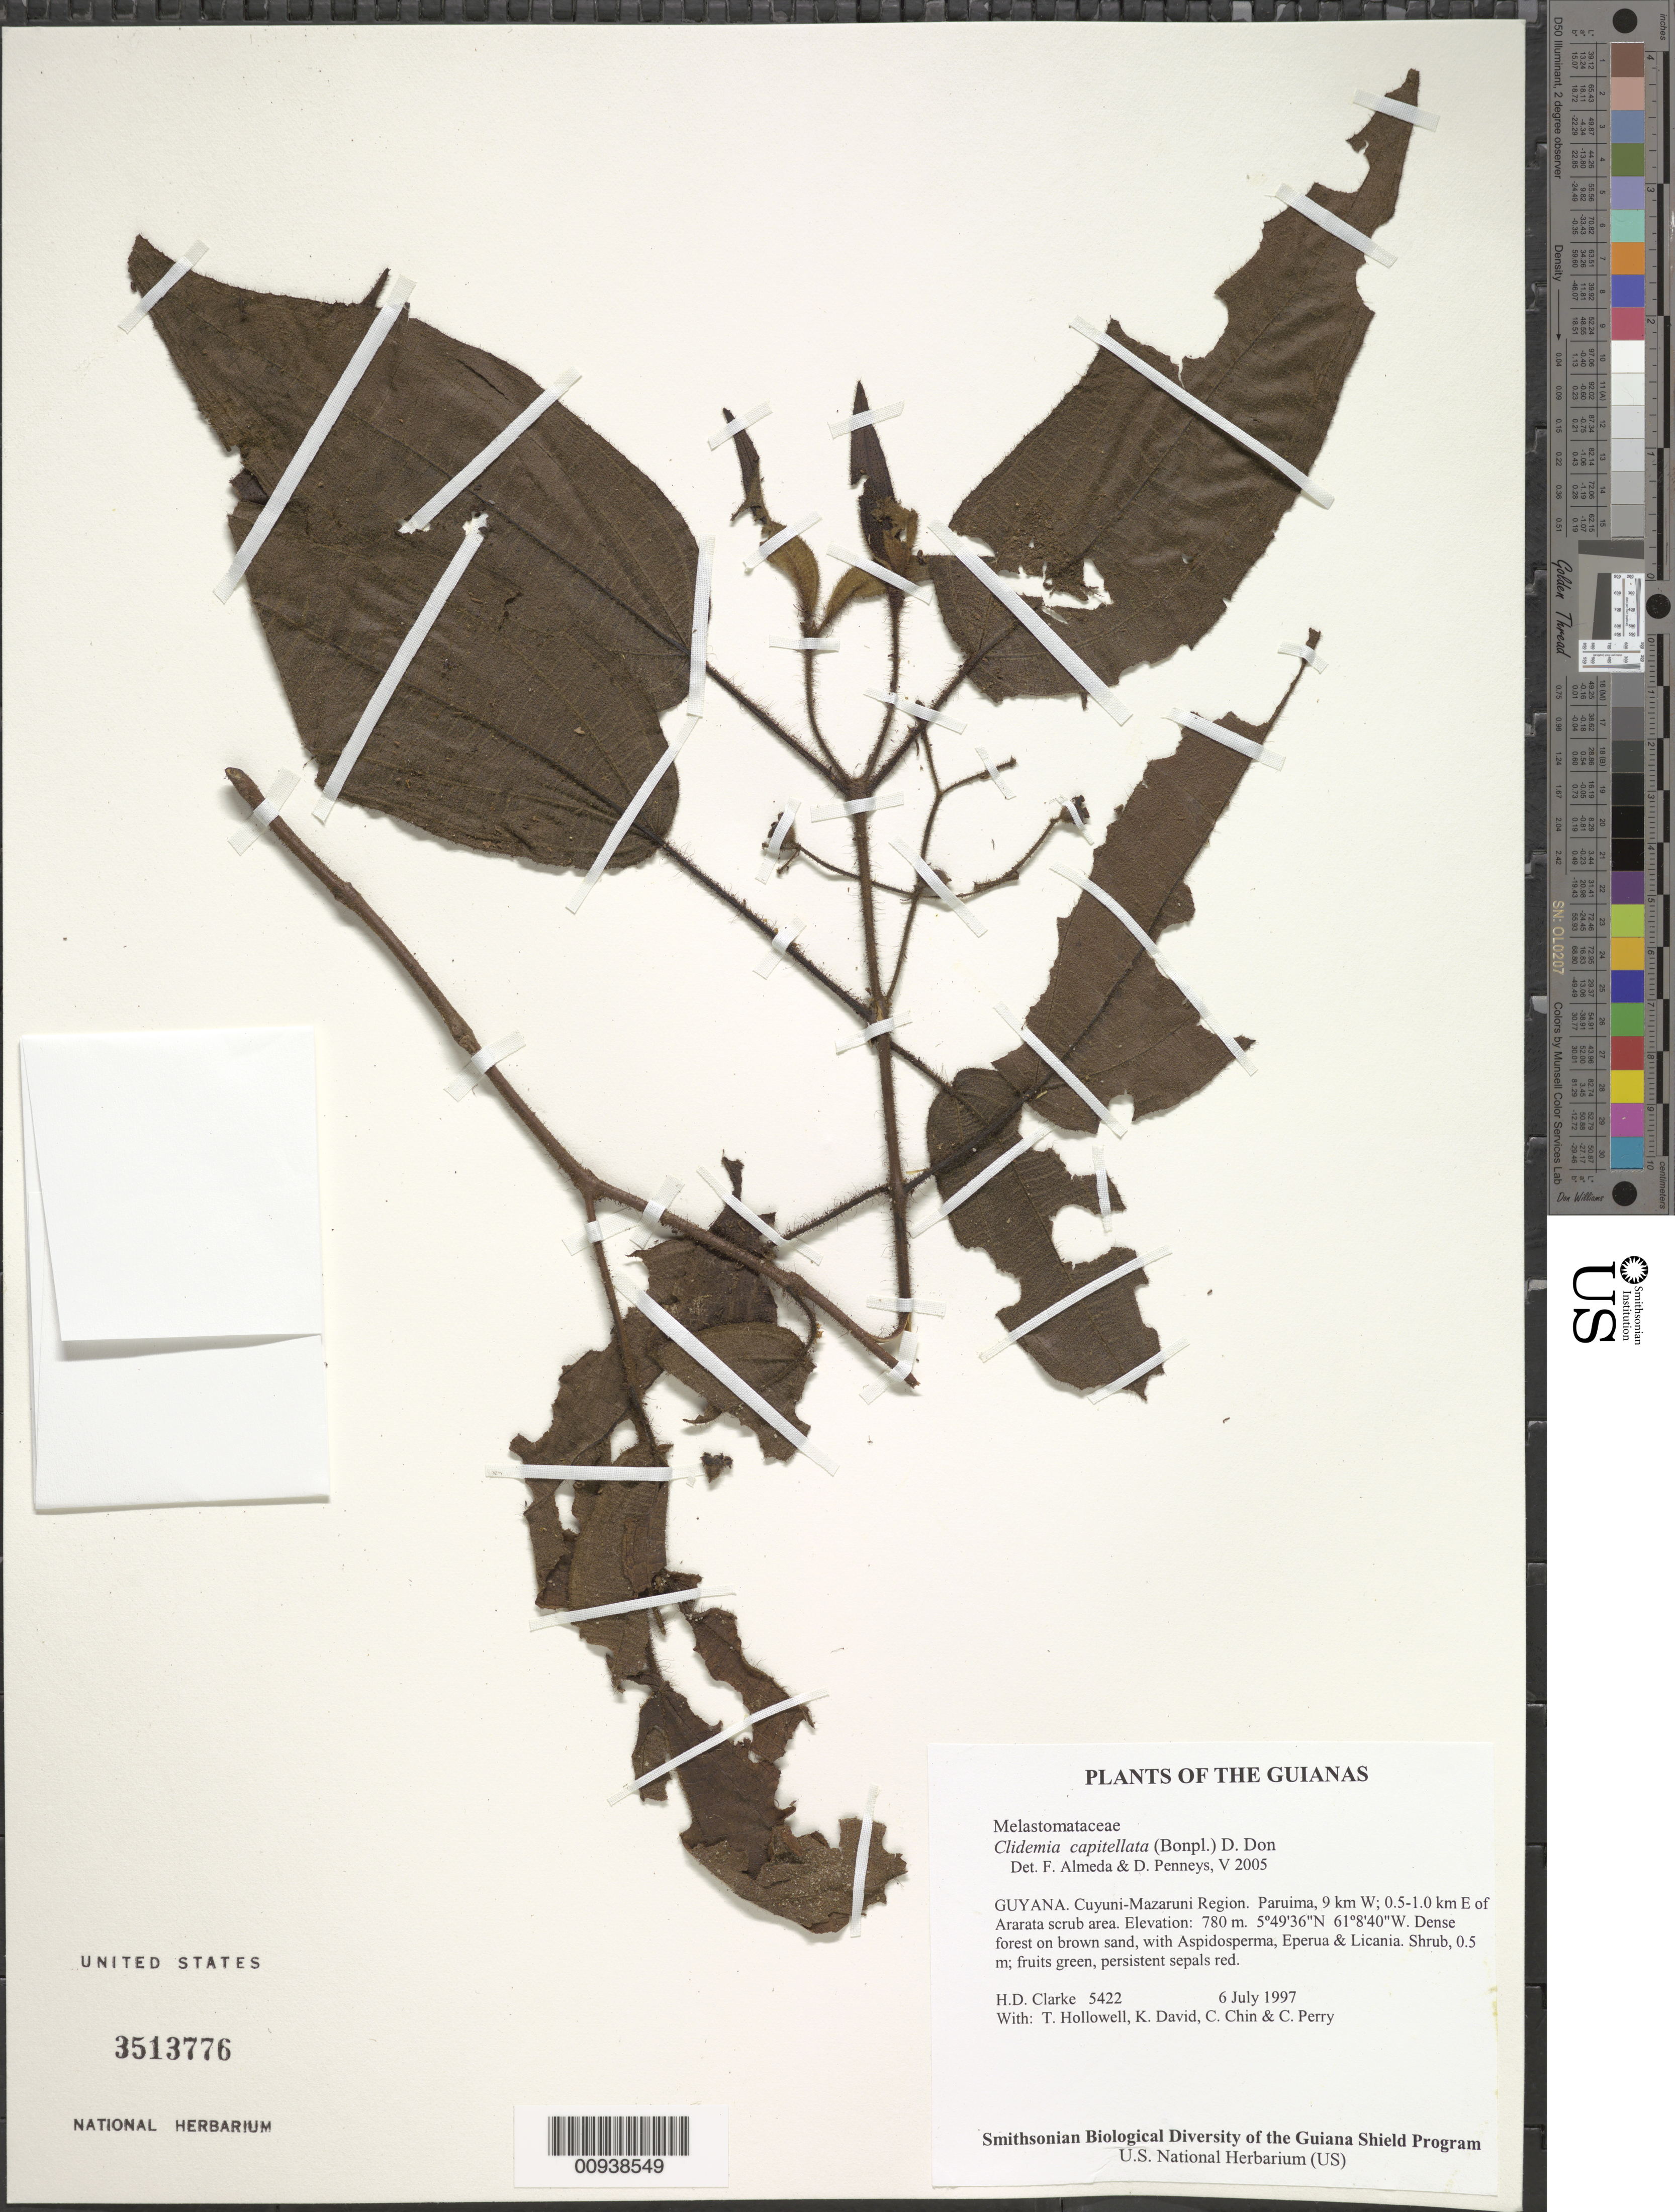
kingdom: Plantae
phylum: Tracheophyta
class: Magnoliopsida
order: Myrtales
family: Melastomataceae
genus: Clidemia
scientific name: Clidemia capitellata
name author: (Bonpl.) D. Don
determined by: Almeda, F.; Penneys, D. S.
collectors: H. D. Clarke, T. Hollowell, K. David, C. Chin & C. Perry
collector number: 5422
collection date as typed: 6 July 1997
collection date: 1997-07-06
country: Guyana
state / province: Cuyuni-Mazaruni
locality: Paruima, 9 km W; 0.5-1.0 km E of Ararata scrub area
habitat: Dense forest on brown sand, with Aspidosperma, Eperua & Licania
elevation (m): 780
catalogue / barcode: US 3513776